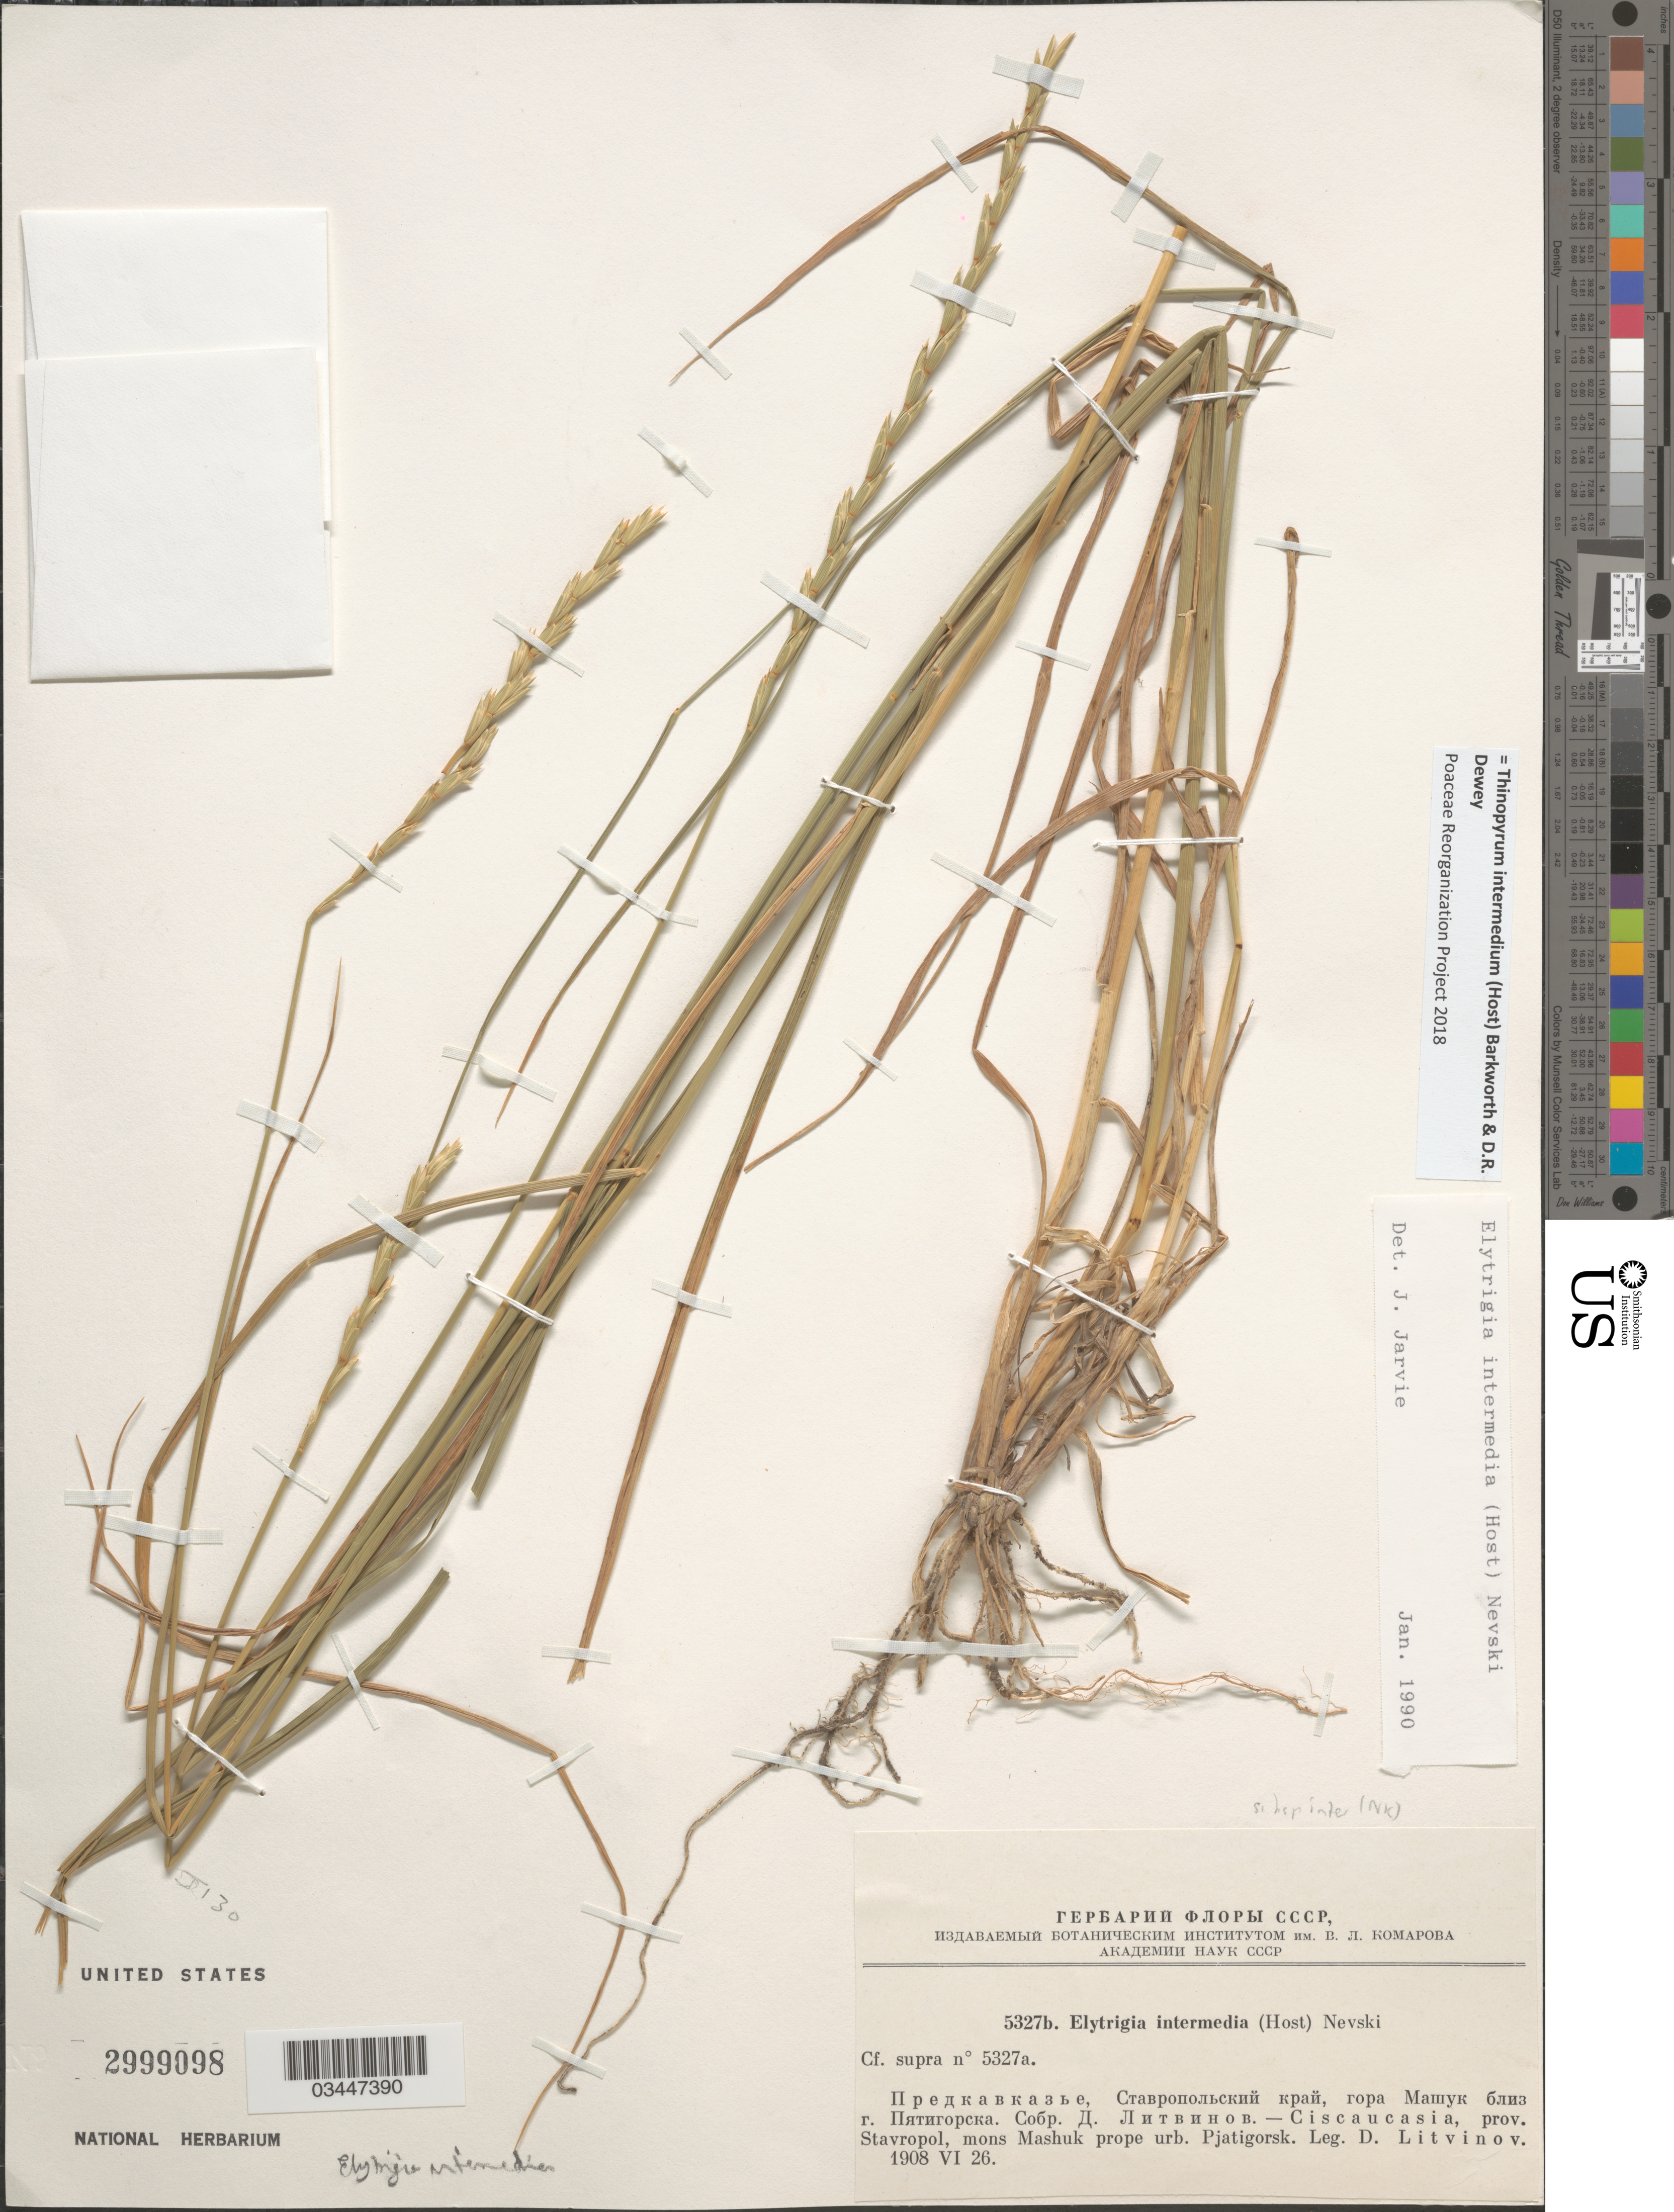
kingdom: Plantae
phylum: Tracheophyta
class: Liliopsida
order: Poales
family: Poaceae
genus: Thinopyrum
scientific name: Thinopyrum intermedium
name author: (Host) Barkworth & Dewey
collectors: D. Litvinov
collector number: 5327b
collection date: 1908-06-26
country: Russian Federation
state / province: Stavropol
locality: Ciscaucasia, mons Mashuk prope urb. Pjatigorsk.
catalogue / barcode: US 2999098